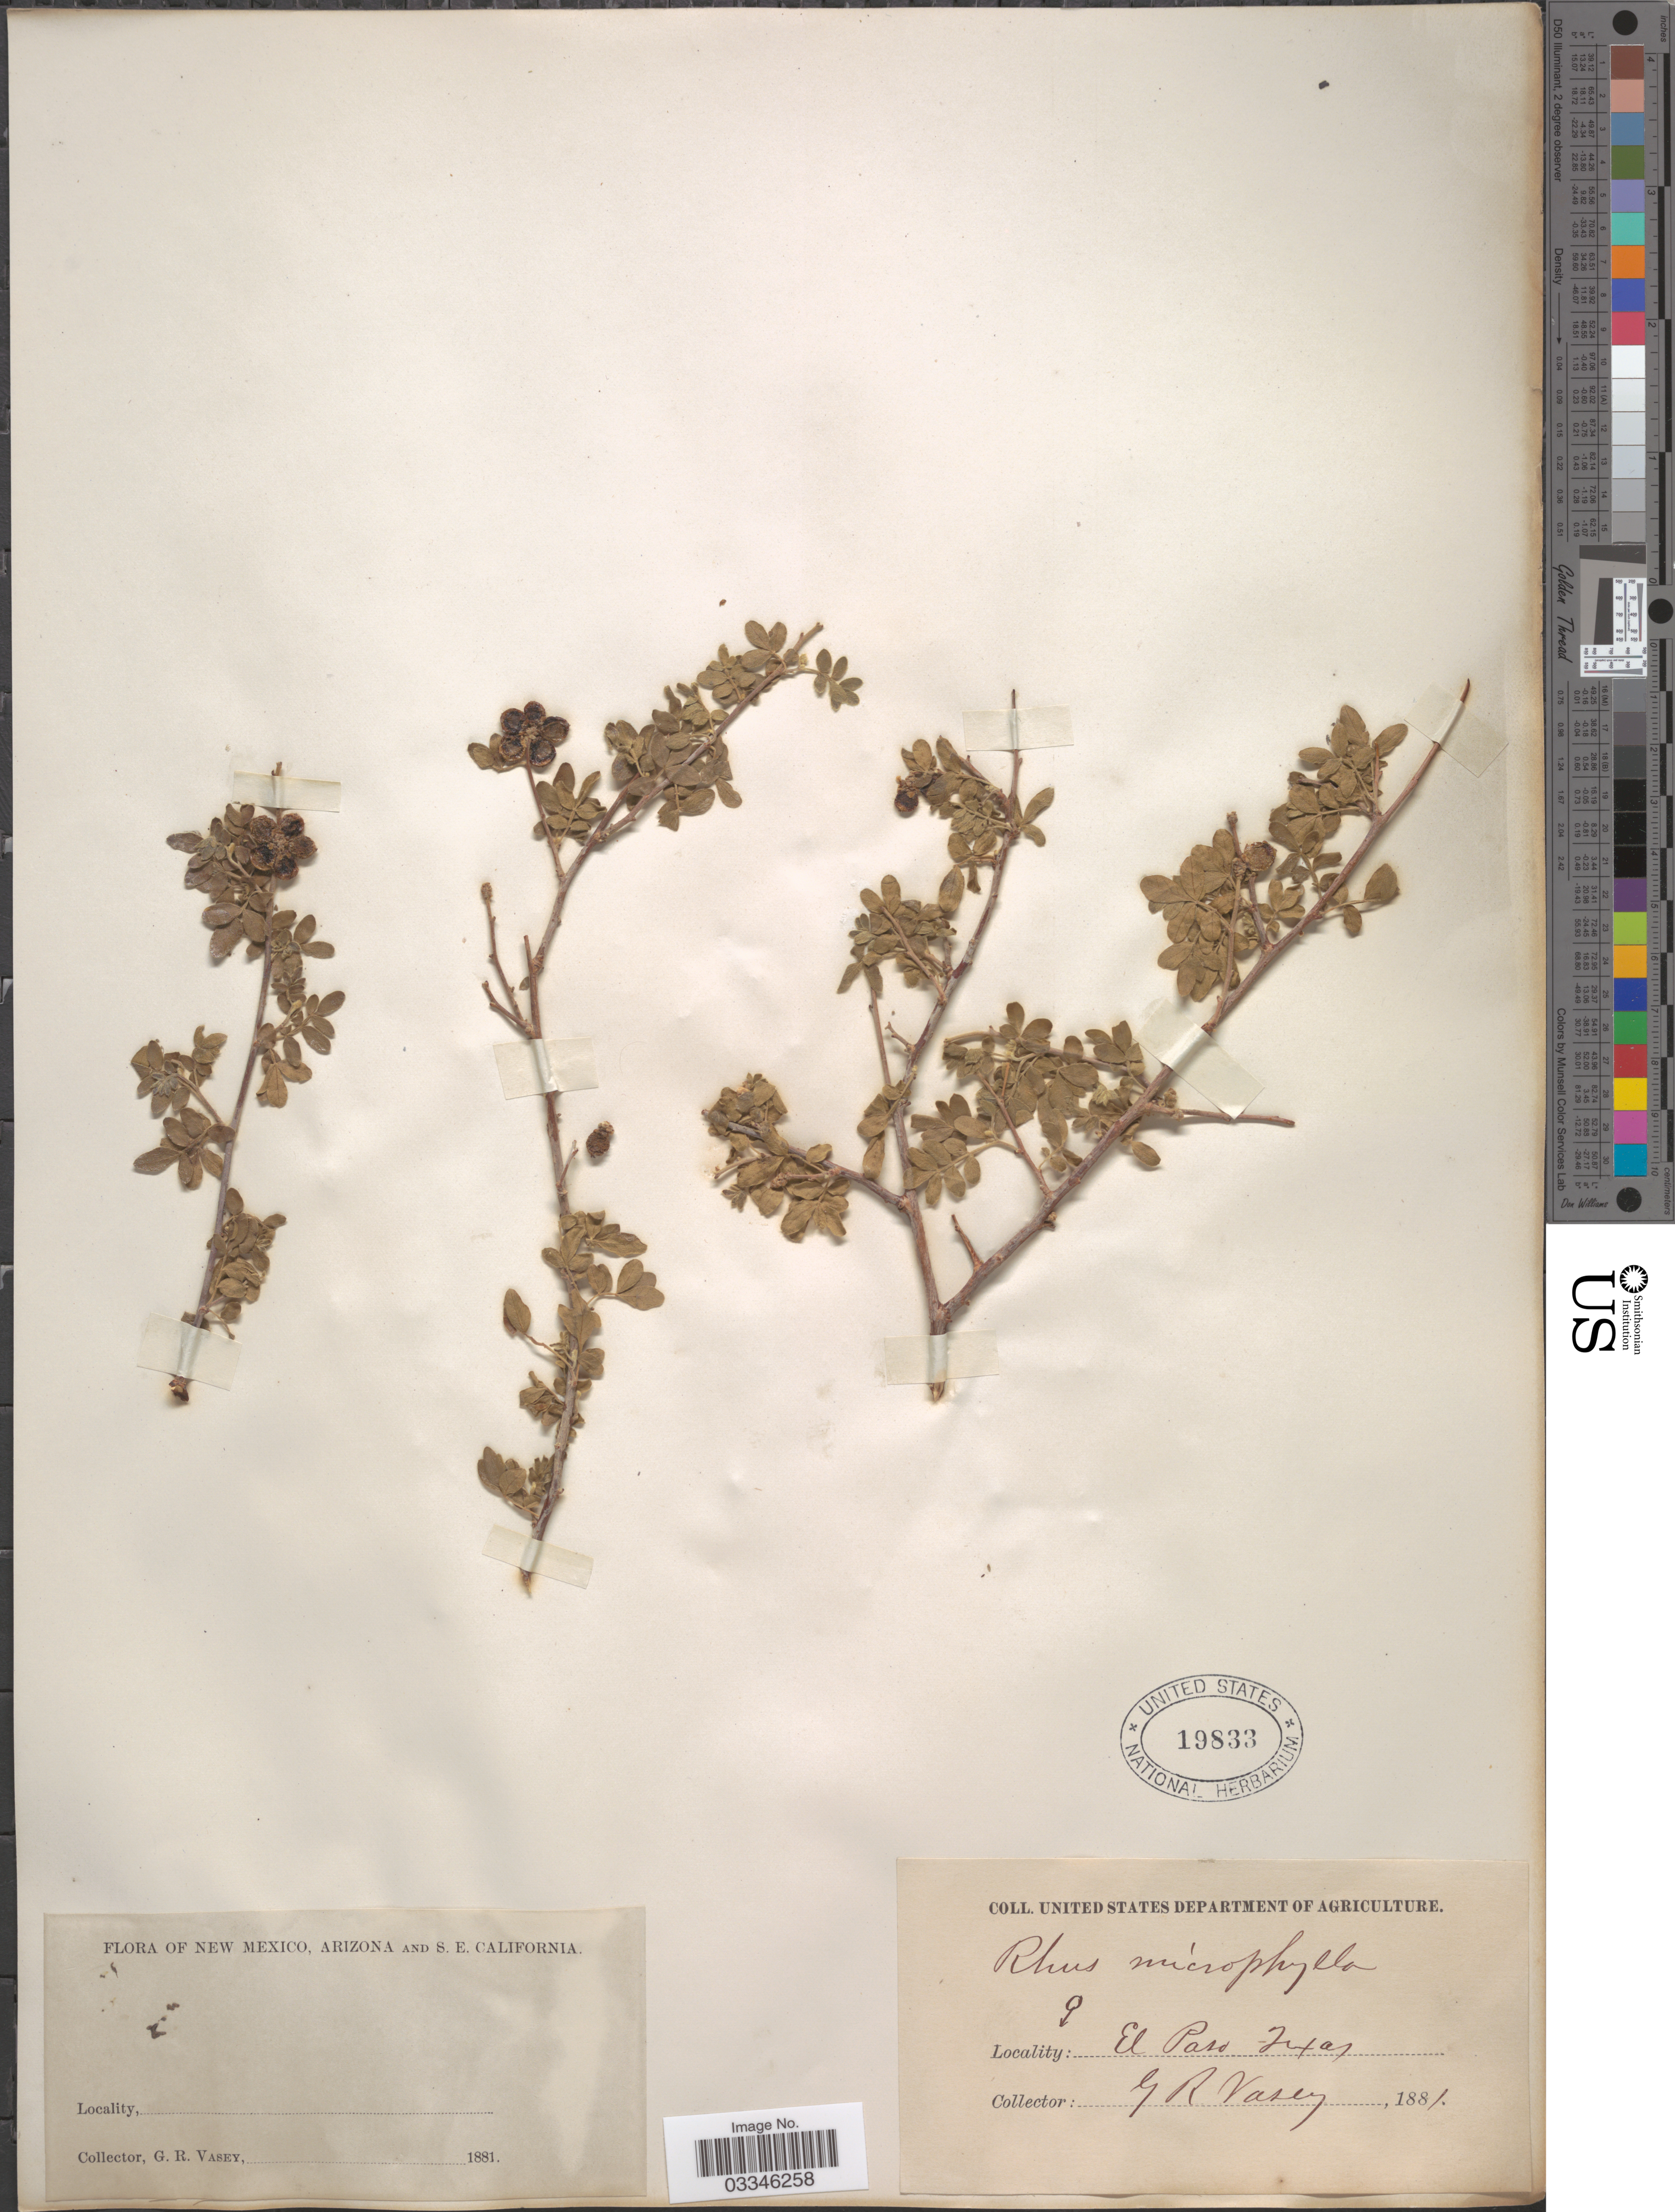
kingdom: Plantae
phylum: Tracheophyta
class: Magnoliopsida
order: Sapindales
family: Anacardiaceae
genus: Rhus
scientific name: Rhus microphylla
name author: Engelm.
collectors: G. R. Vasey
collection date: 1881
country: United States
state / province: Texas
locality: El Paso.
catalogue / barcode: US 19833